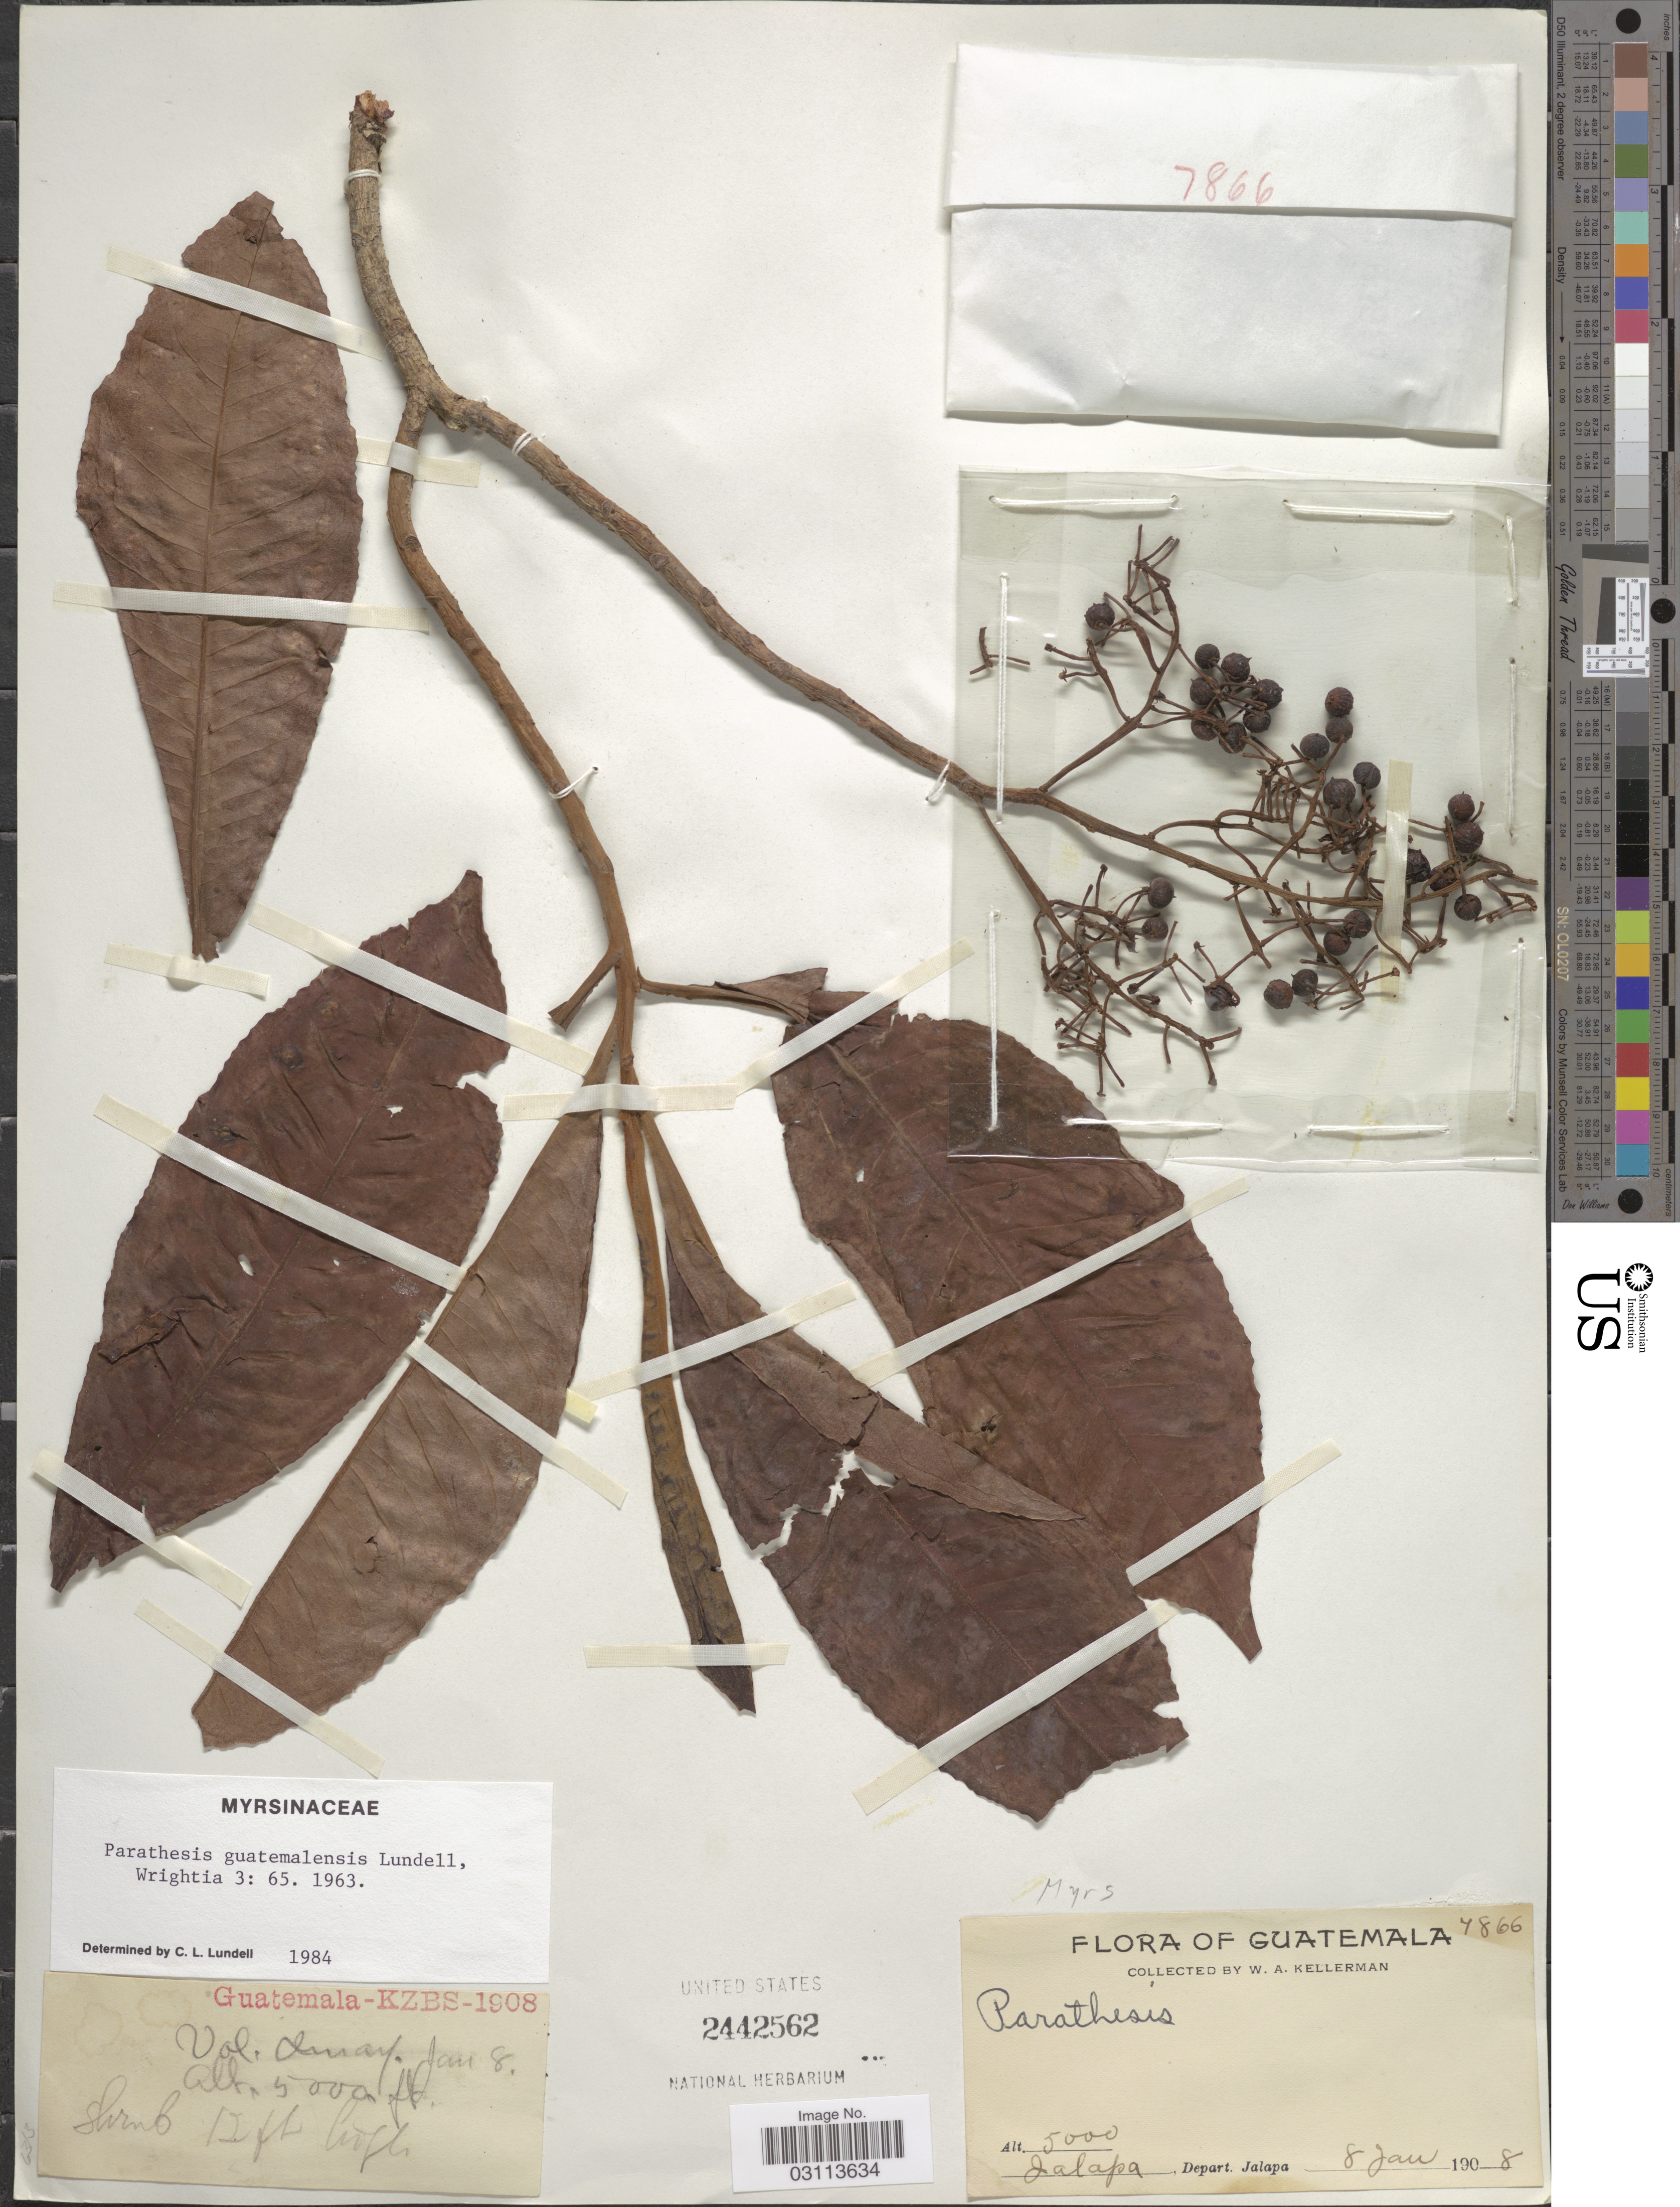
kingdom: Plantae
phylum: Tracheophyta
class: Magnoliopsida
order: Ericales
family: Primulaceae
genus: Parathesis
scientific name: Parathesis guatemalensis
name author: Lundell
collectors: W. Kellerman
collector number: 7866*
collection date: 1908-01-08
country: Guatemala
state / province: Jalapa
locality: Jalapa, Depart. Jalapa.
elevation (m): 1524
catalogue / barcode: US 2442562